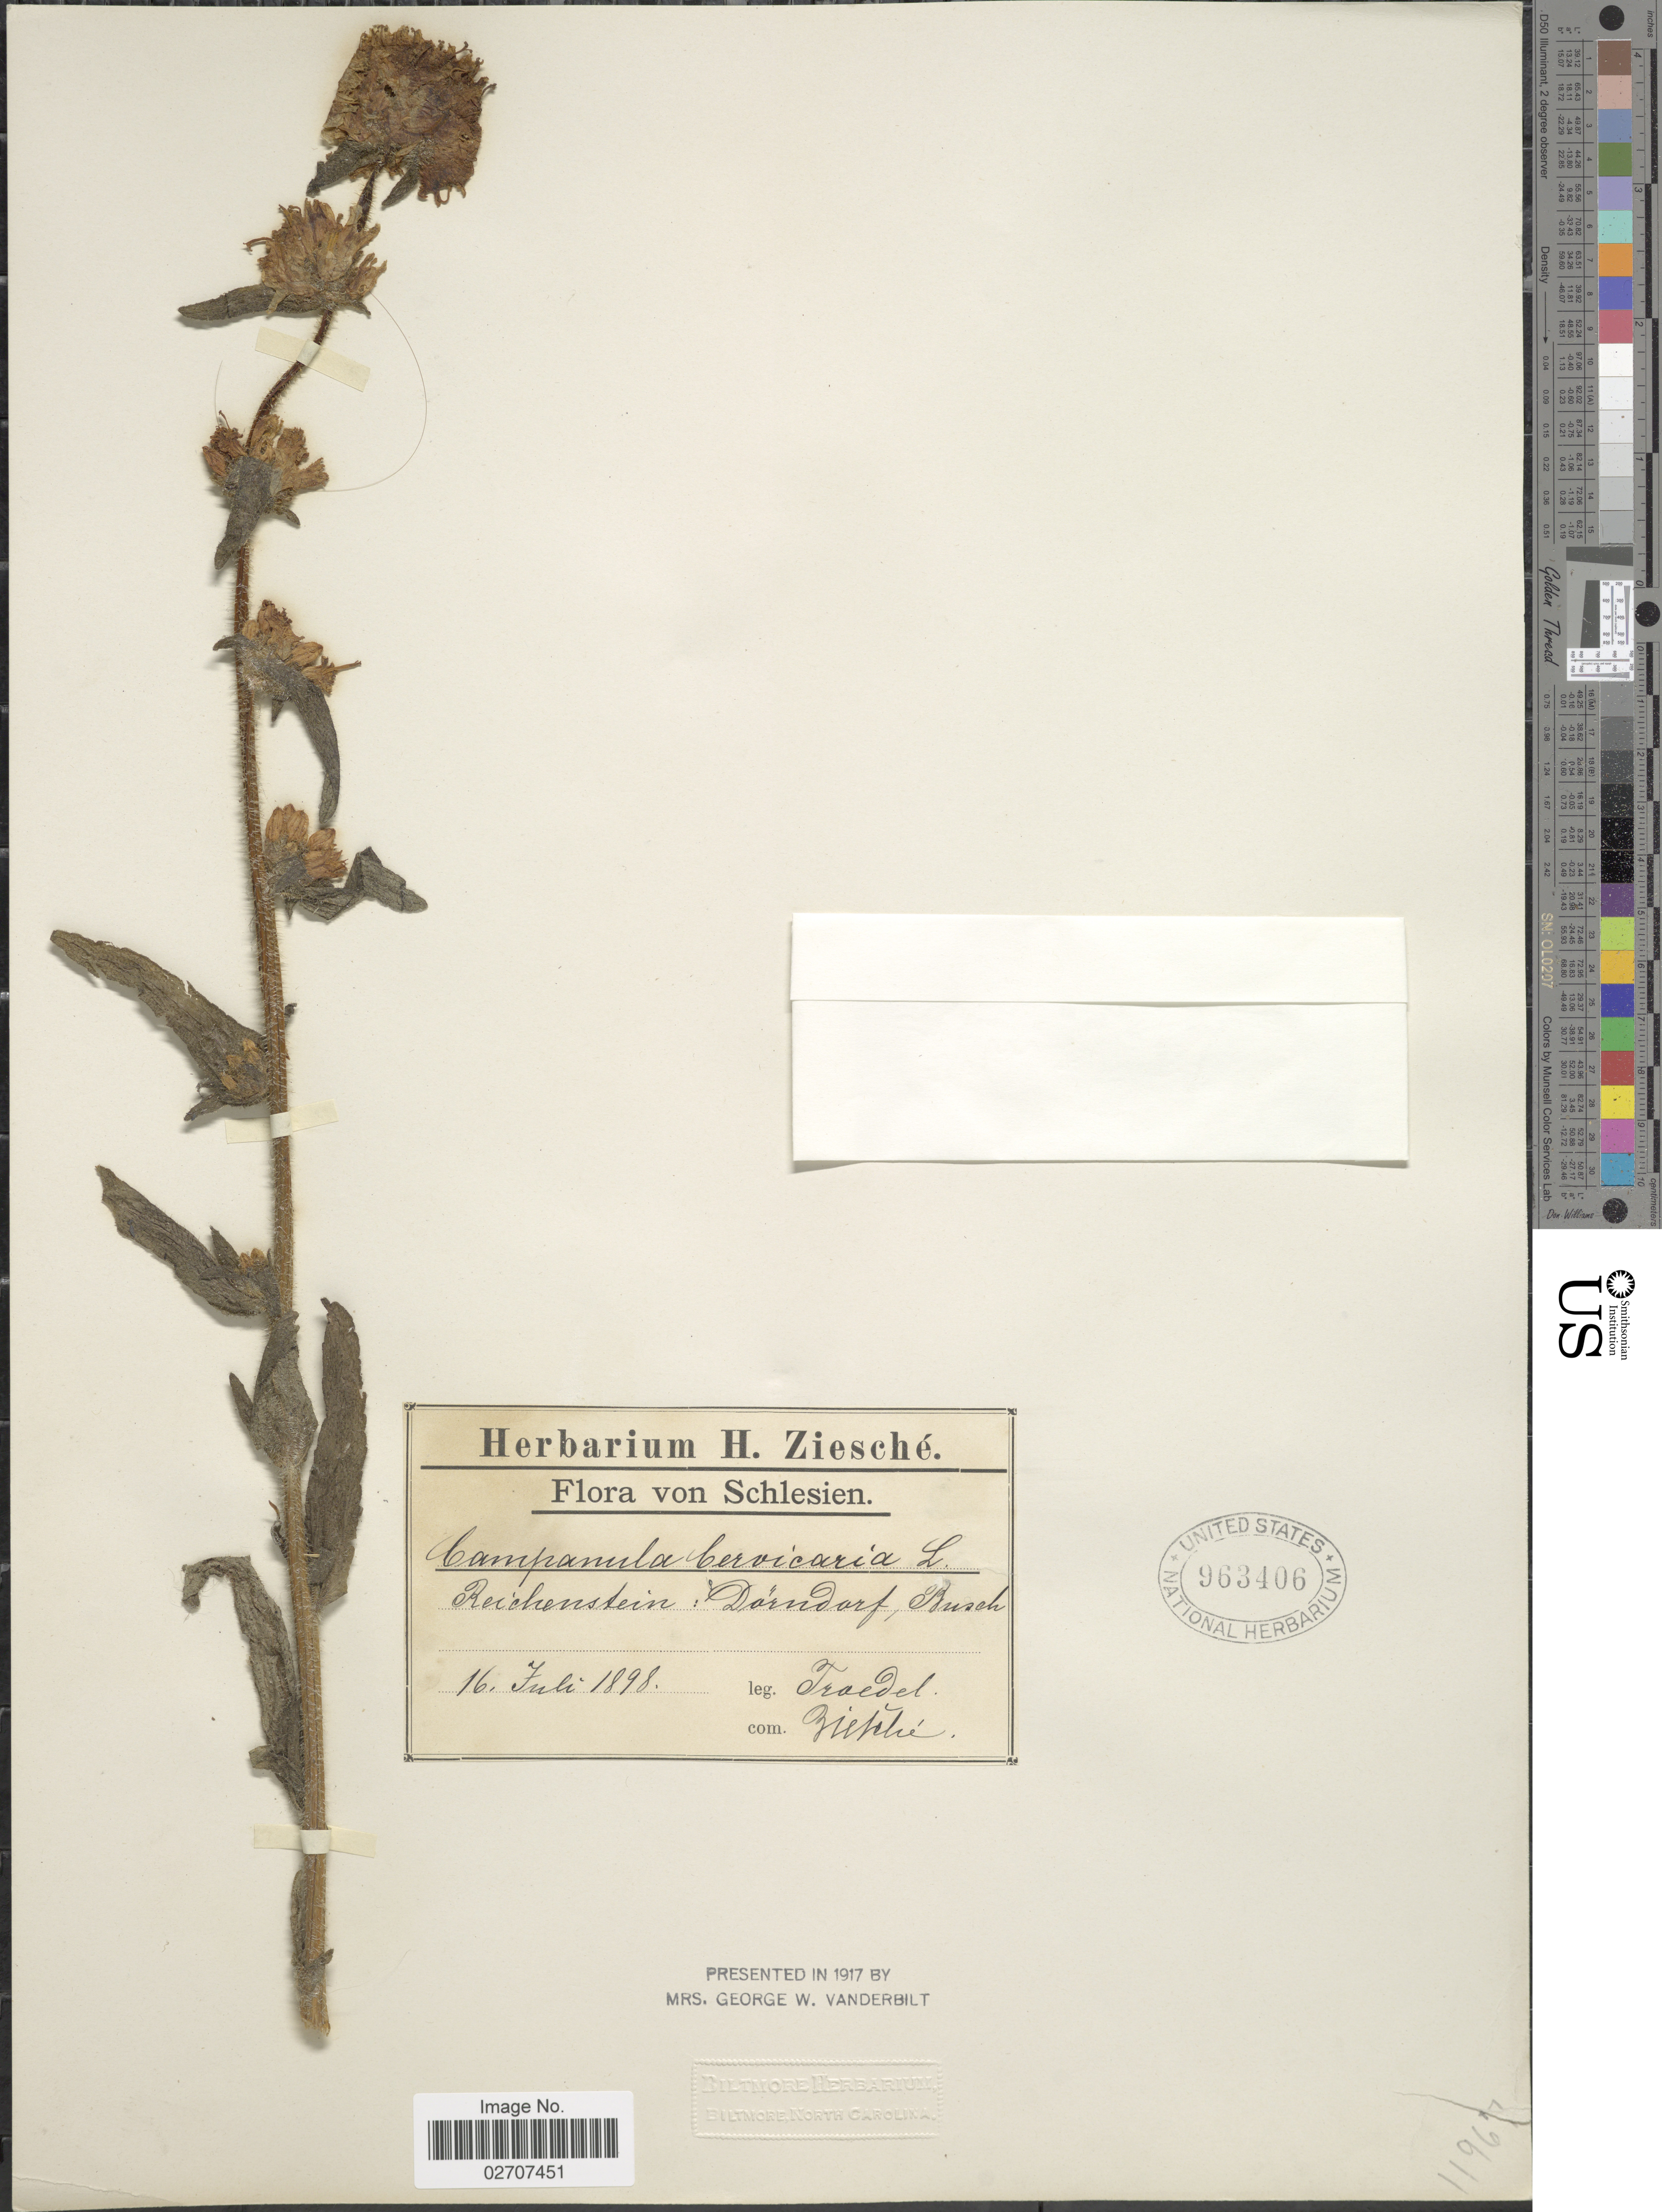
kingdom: Plantae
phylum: Tracheophyta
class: Magnoliopsida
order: Asterales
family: Campanulaceae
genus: Campanula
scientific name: Campanula cervicaria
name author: L.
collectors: -. Troedel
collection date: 1898-07-16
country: Germany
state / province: Bayern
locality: Schlesien, Reichenstein: Dörndorf, Busch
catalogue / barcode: US 963406